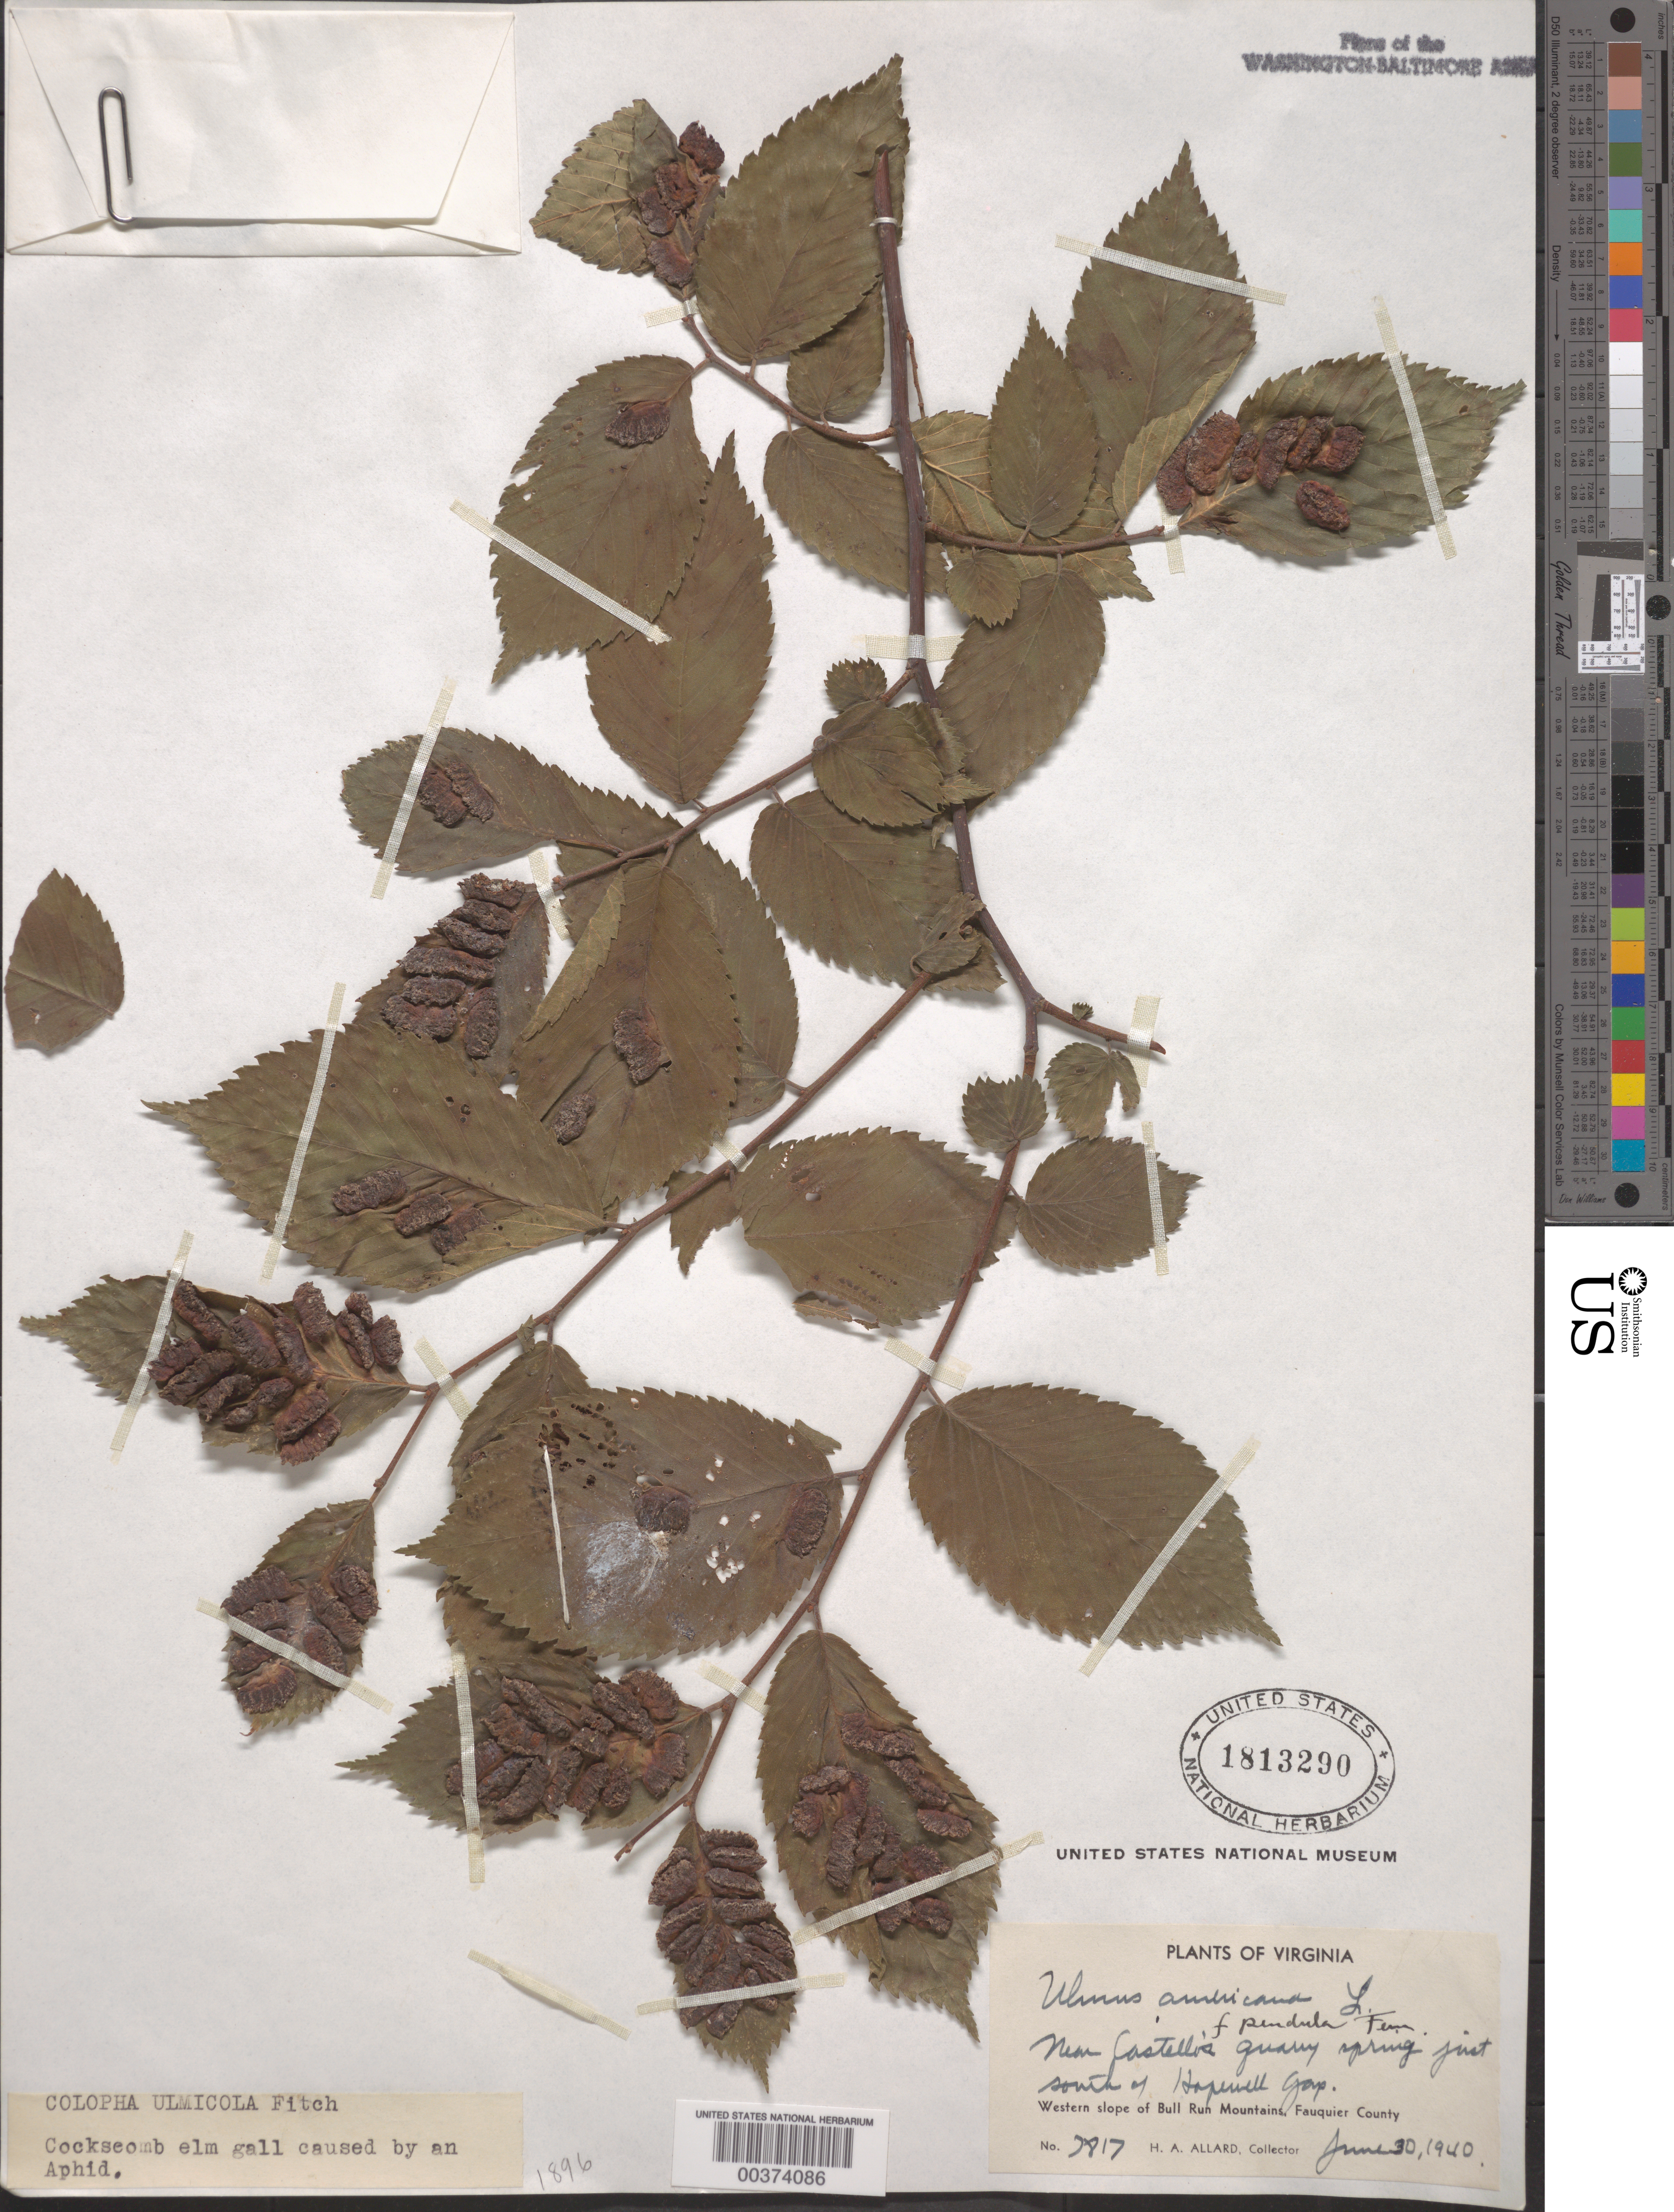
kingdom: Plantae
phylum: Tracheophyta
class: Magnoliopsida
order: Rosales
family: Ulmaceae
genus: Ulmus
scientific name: Ulmus americana f. pendula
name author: Fernald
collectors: H. A. Allard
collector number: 7817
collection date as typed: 30 Jun 1940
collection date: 1940-06-30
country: United States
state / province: Virginia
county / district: Fauquier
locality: Castellos Quarry, south of Hopewell Gap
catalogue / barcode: US 1813290